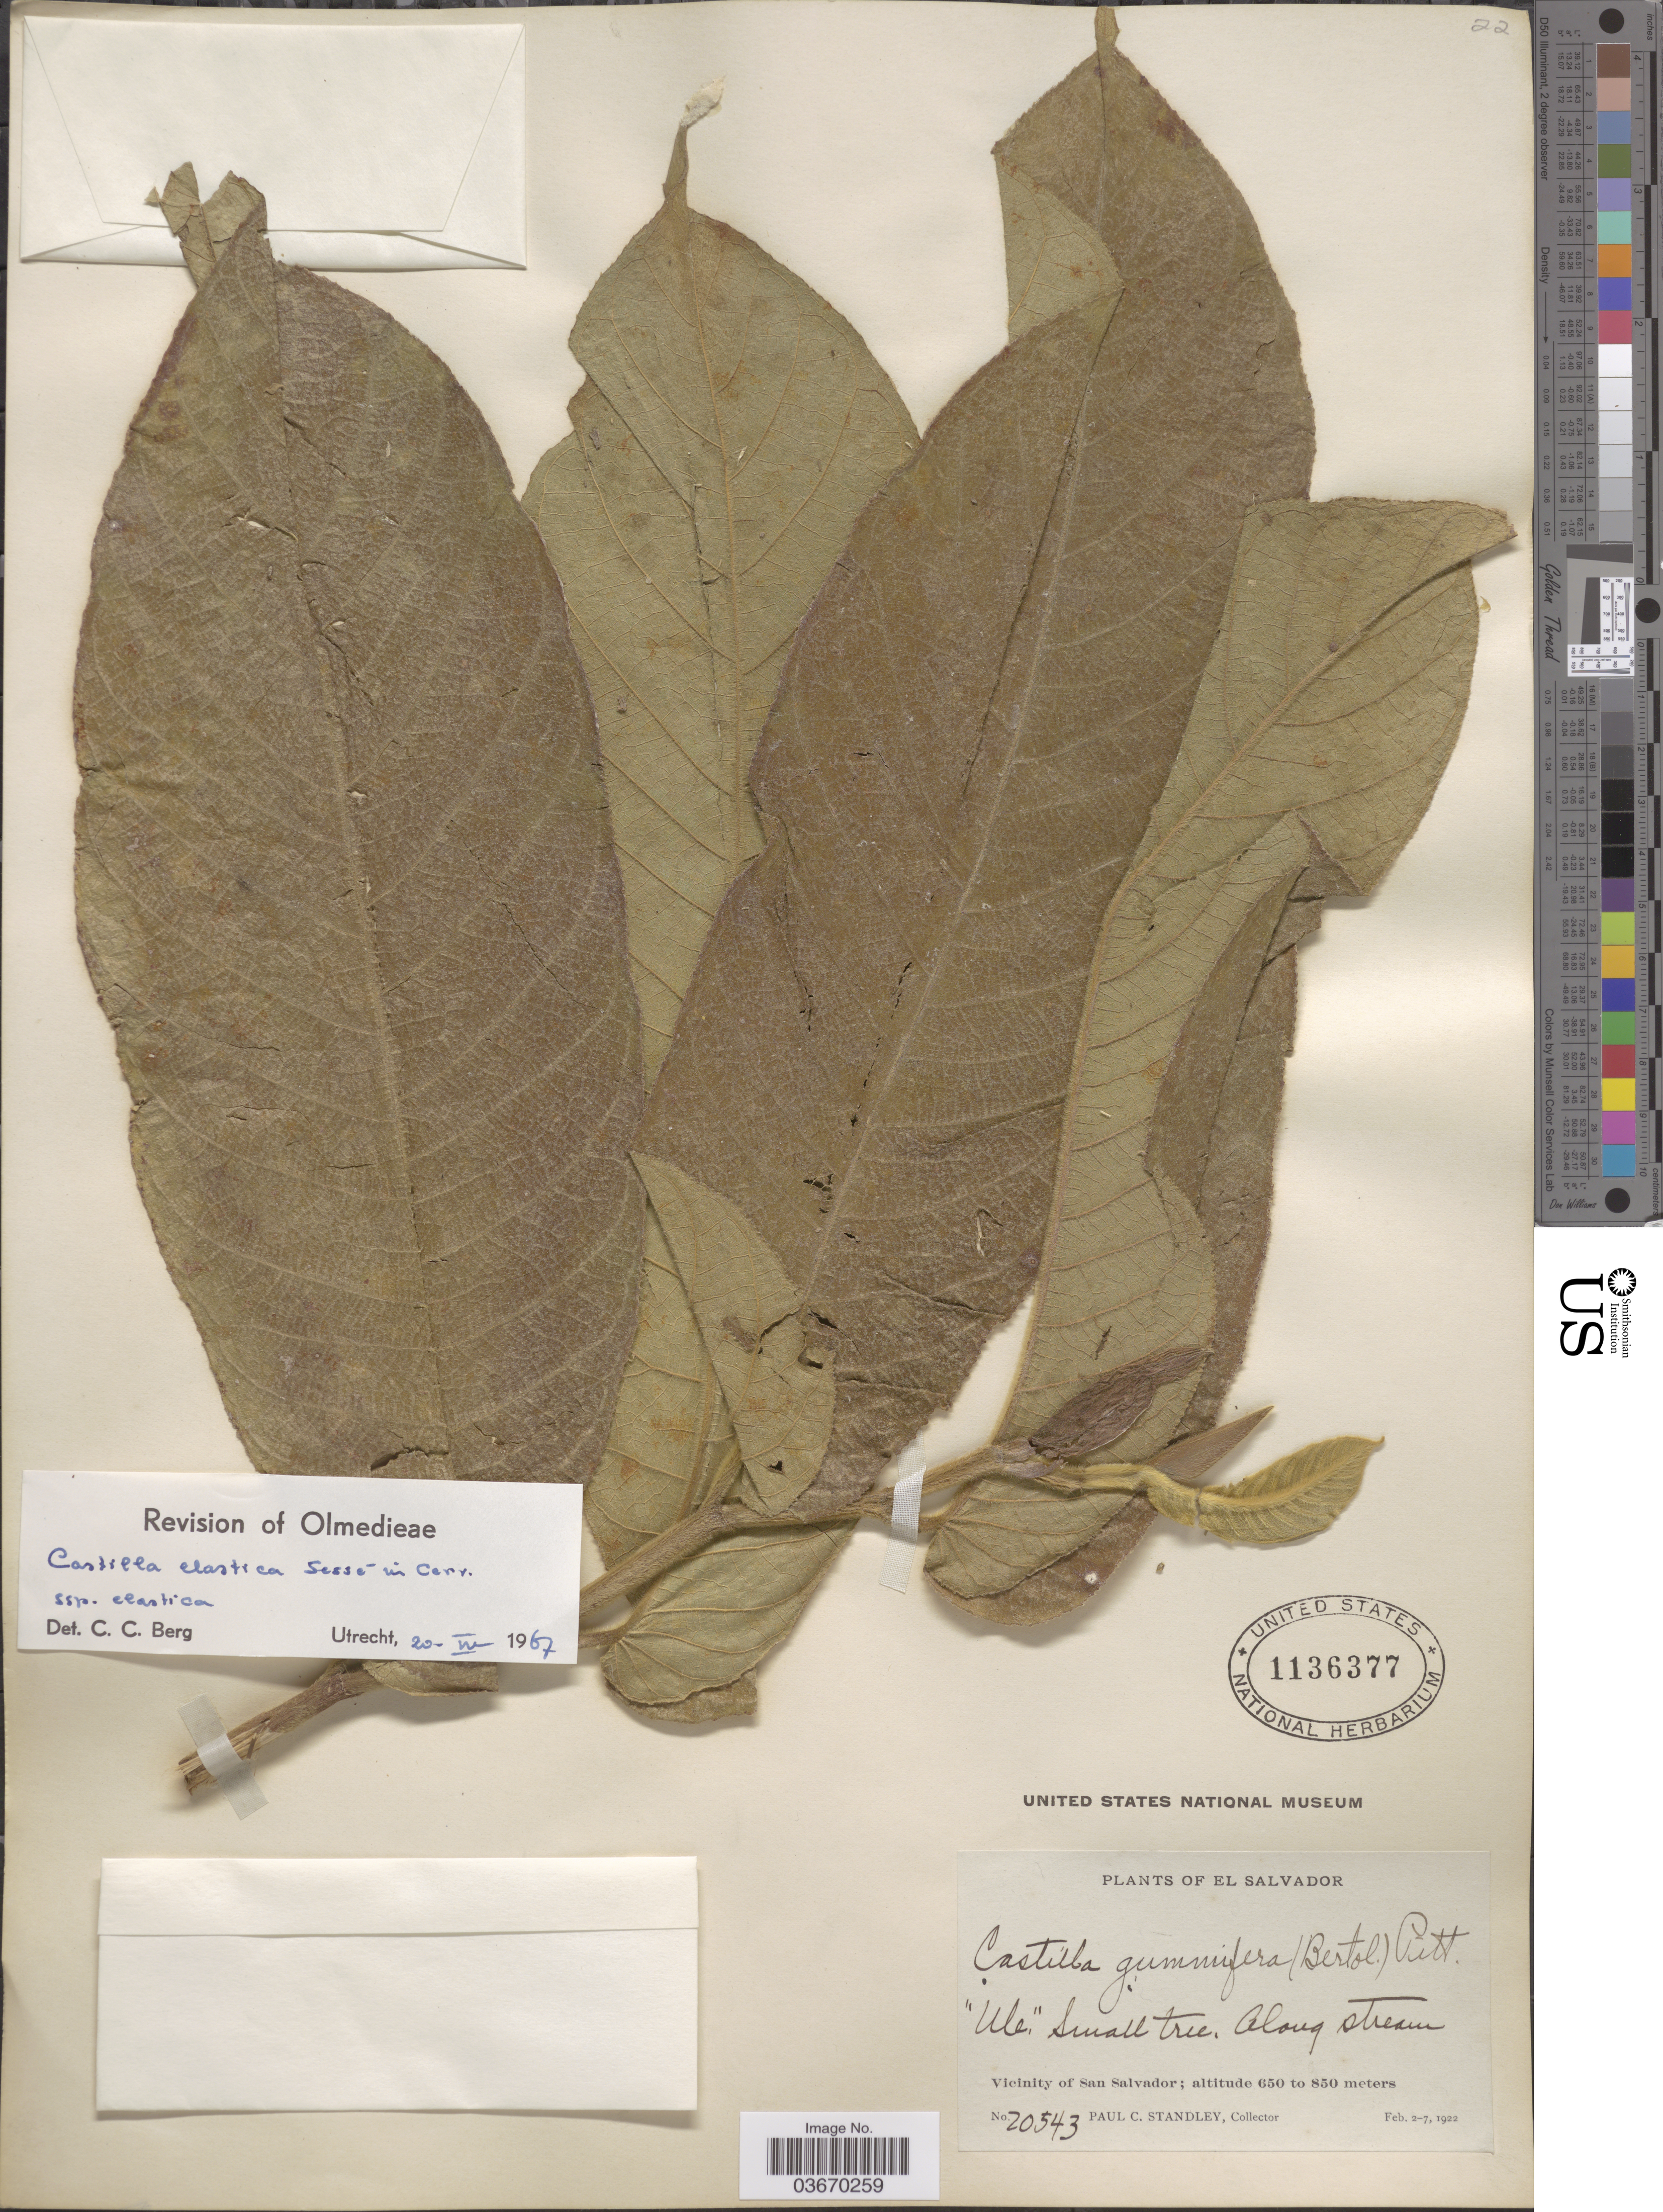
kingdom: Plantae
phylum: Tracheophyta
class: Magnoliopsida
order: Rosales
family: Moraceae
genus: Castilla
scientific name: Castilla elastica subsp. elastica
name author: Sessé ex Cerv.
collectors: P. C. Standley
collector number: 20543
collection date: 1922-02-02/1922-02-07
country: El Salvador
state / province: San Salvador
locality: Vicinity of San Salvador.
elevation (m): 650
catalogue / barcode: US 1136377